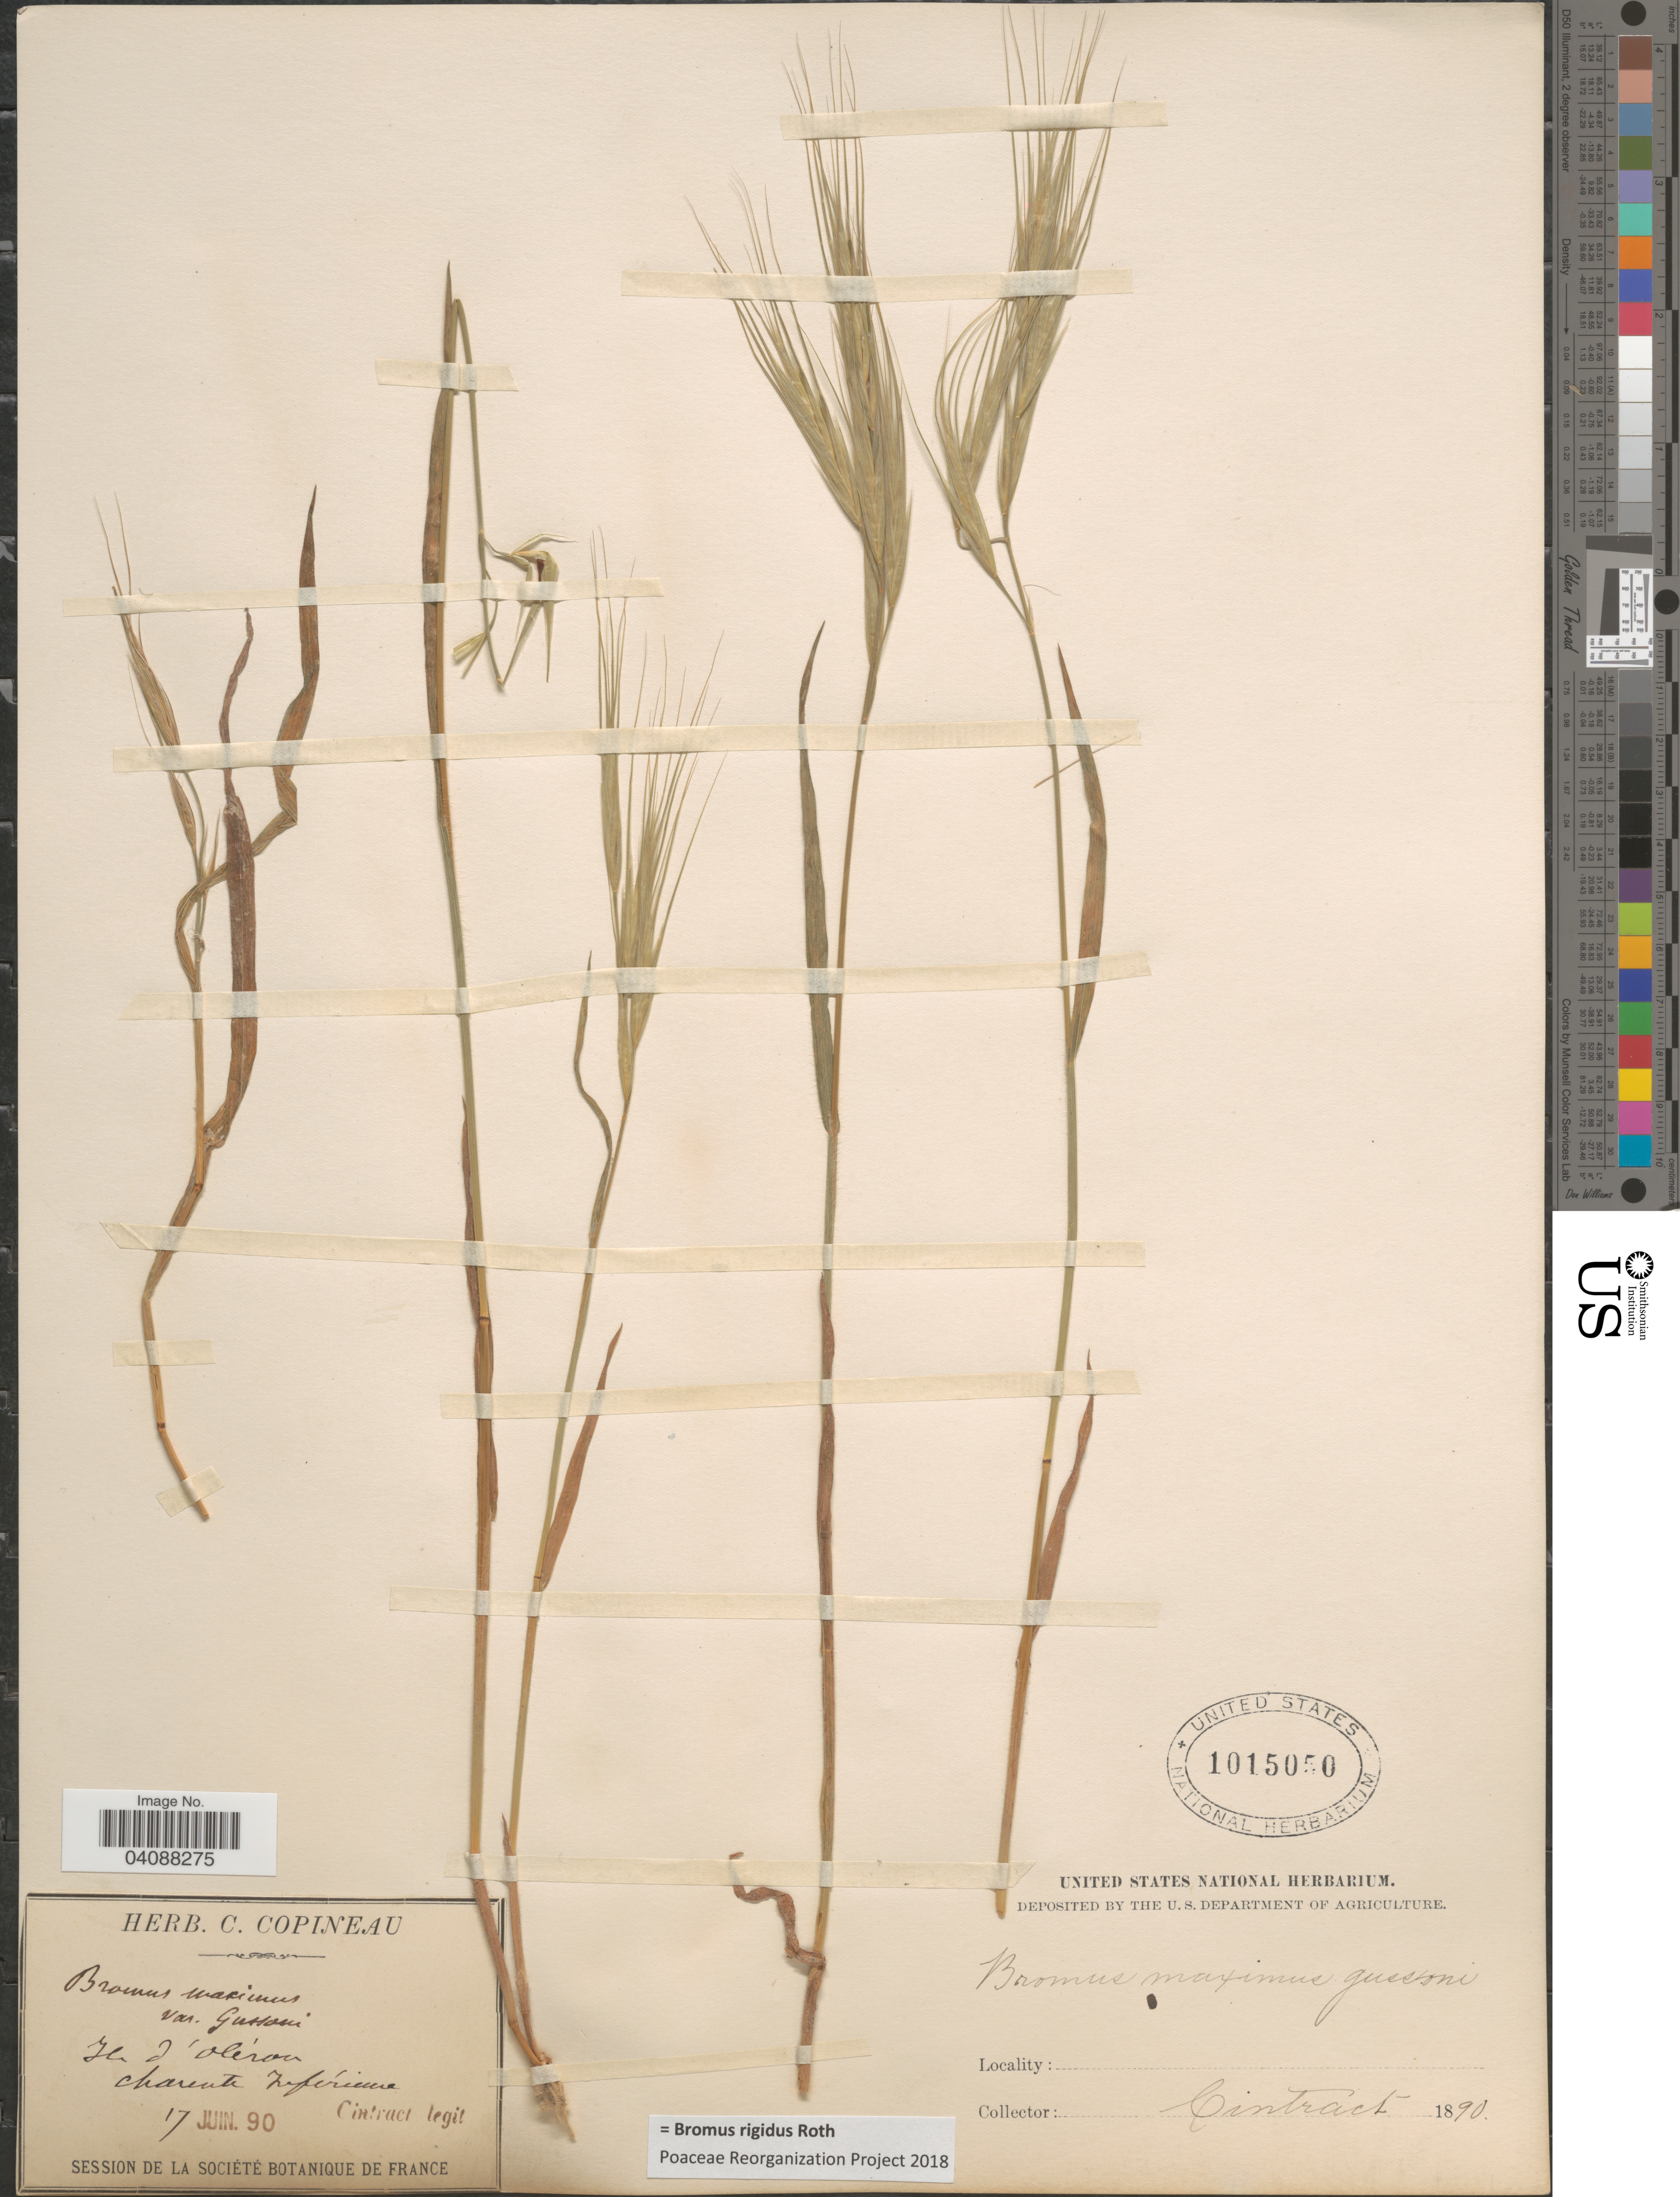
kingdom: Plantae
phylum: Tracheophyta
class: Liliopsida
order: Poales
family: Poaceae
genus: Bromus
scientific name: Bromus rigidus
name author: Roth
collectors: Cintract, --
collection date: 1890-06-17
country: France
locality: Ile d' Olèrou charente Inférieure.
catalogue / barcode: US 1015050